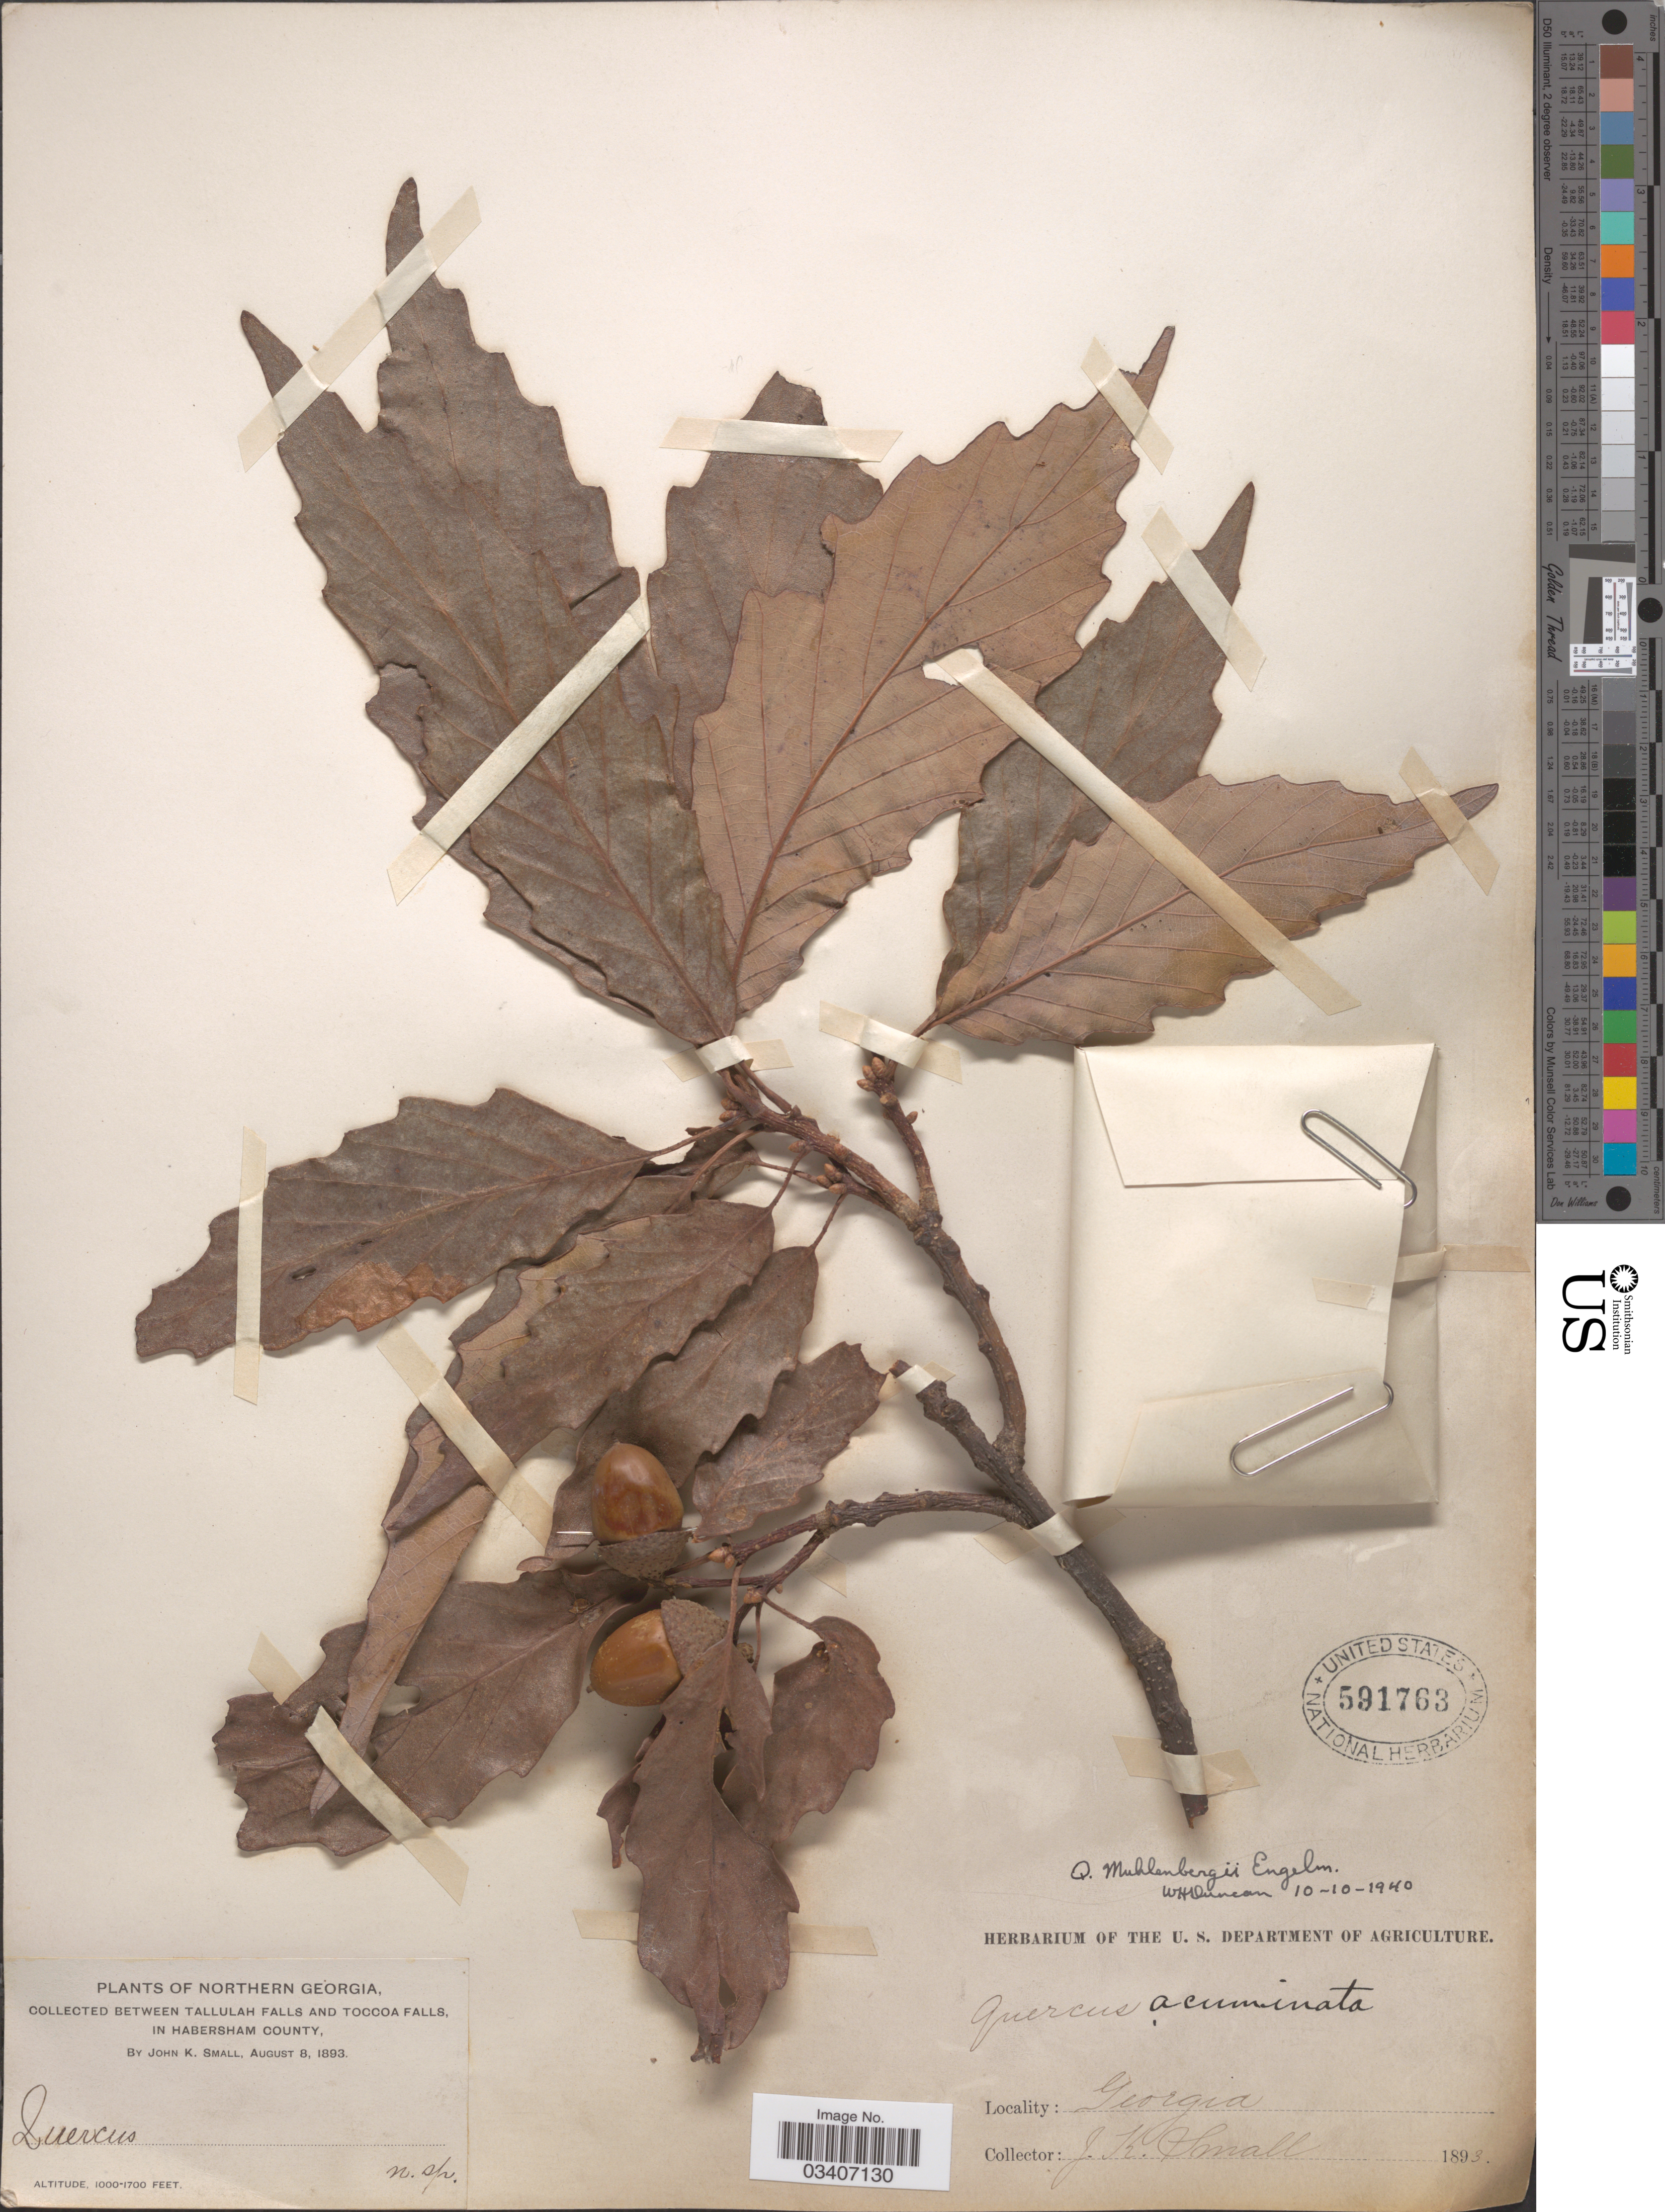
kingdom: Plantae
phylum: Tracheophyta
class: Magnoliopsida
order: Fagales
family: Fagaceae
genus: Quercus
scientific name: Quercus muehlenbergii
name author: Engelm.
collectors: J. K. Small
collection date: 1893-08-08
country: United States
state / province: Georgia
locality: Northern Georgia. Between Tallulah Falls and Toccoa Falls in Habersham County.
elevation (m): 305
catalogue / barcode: US 591763